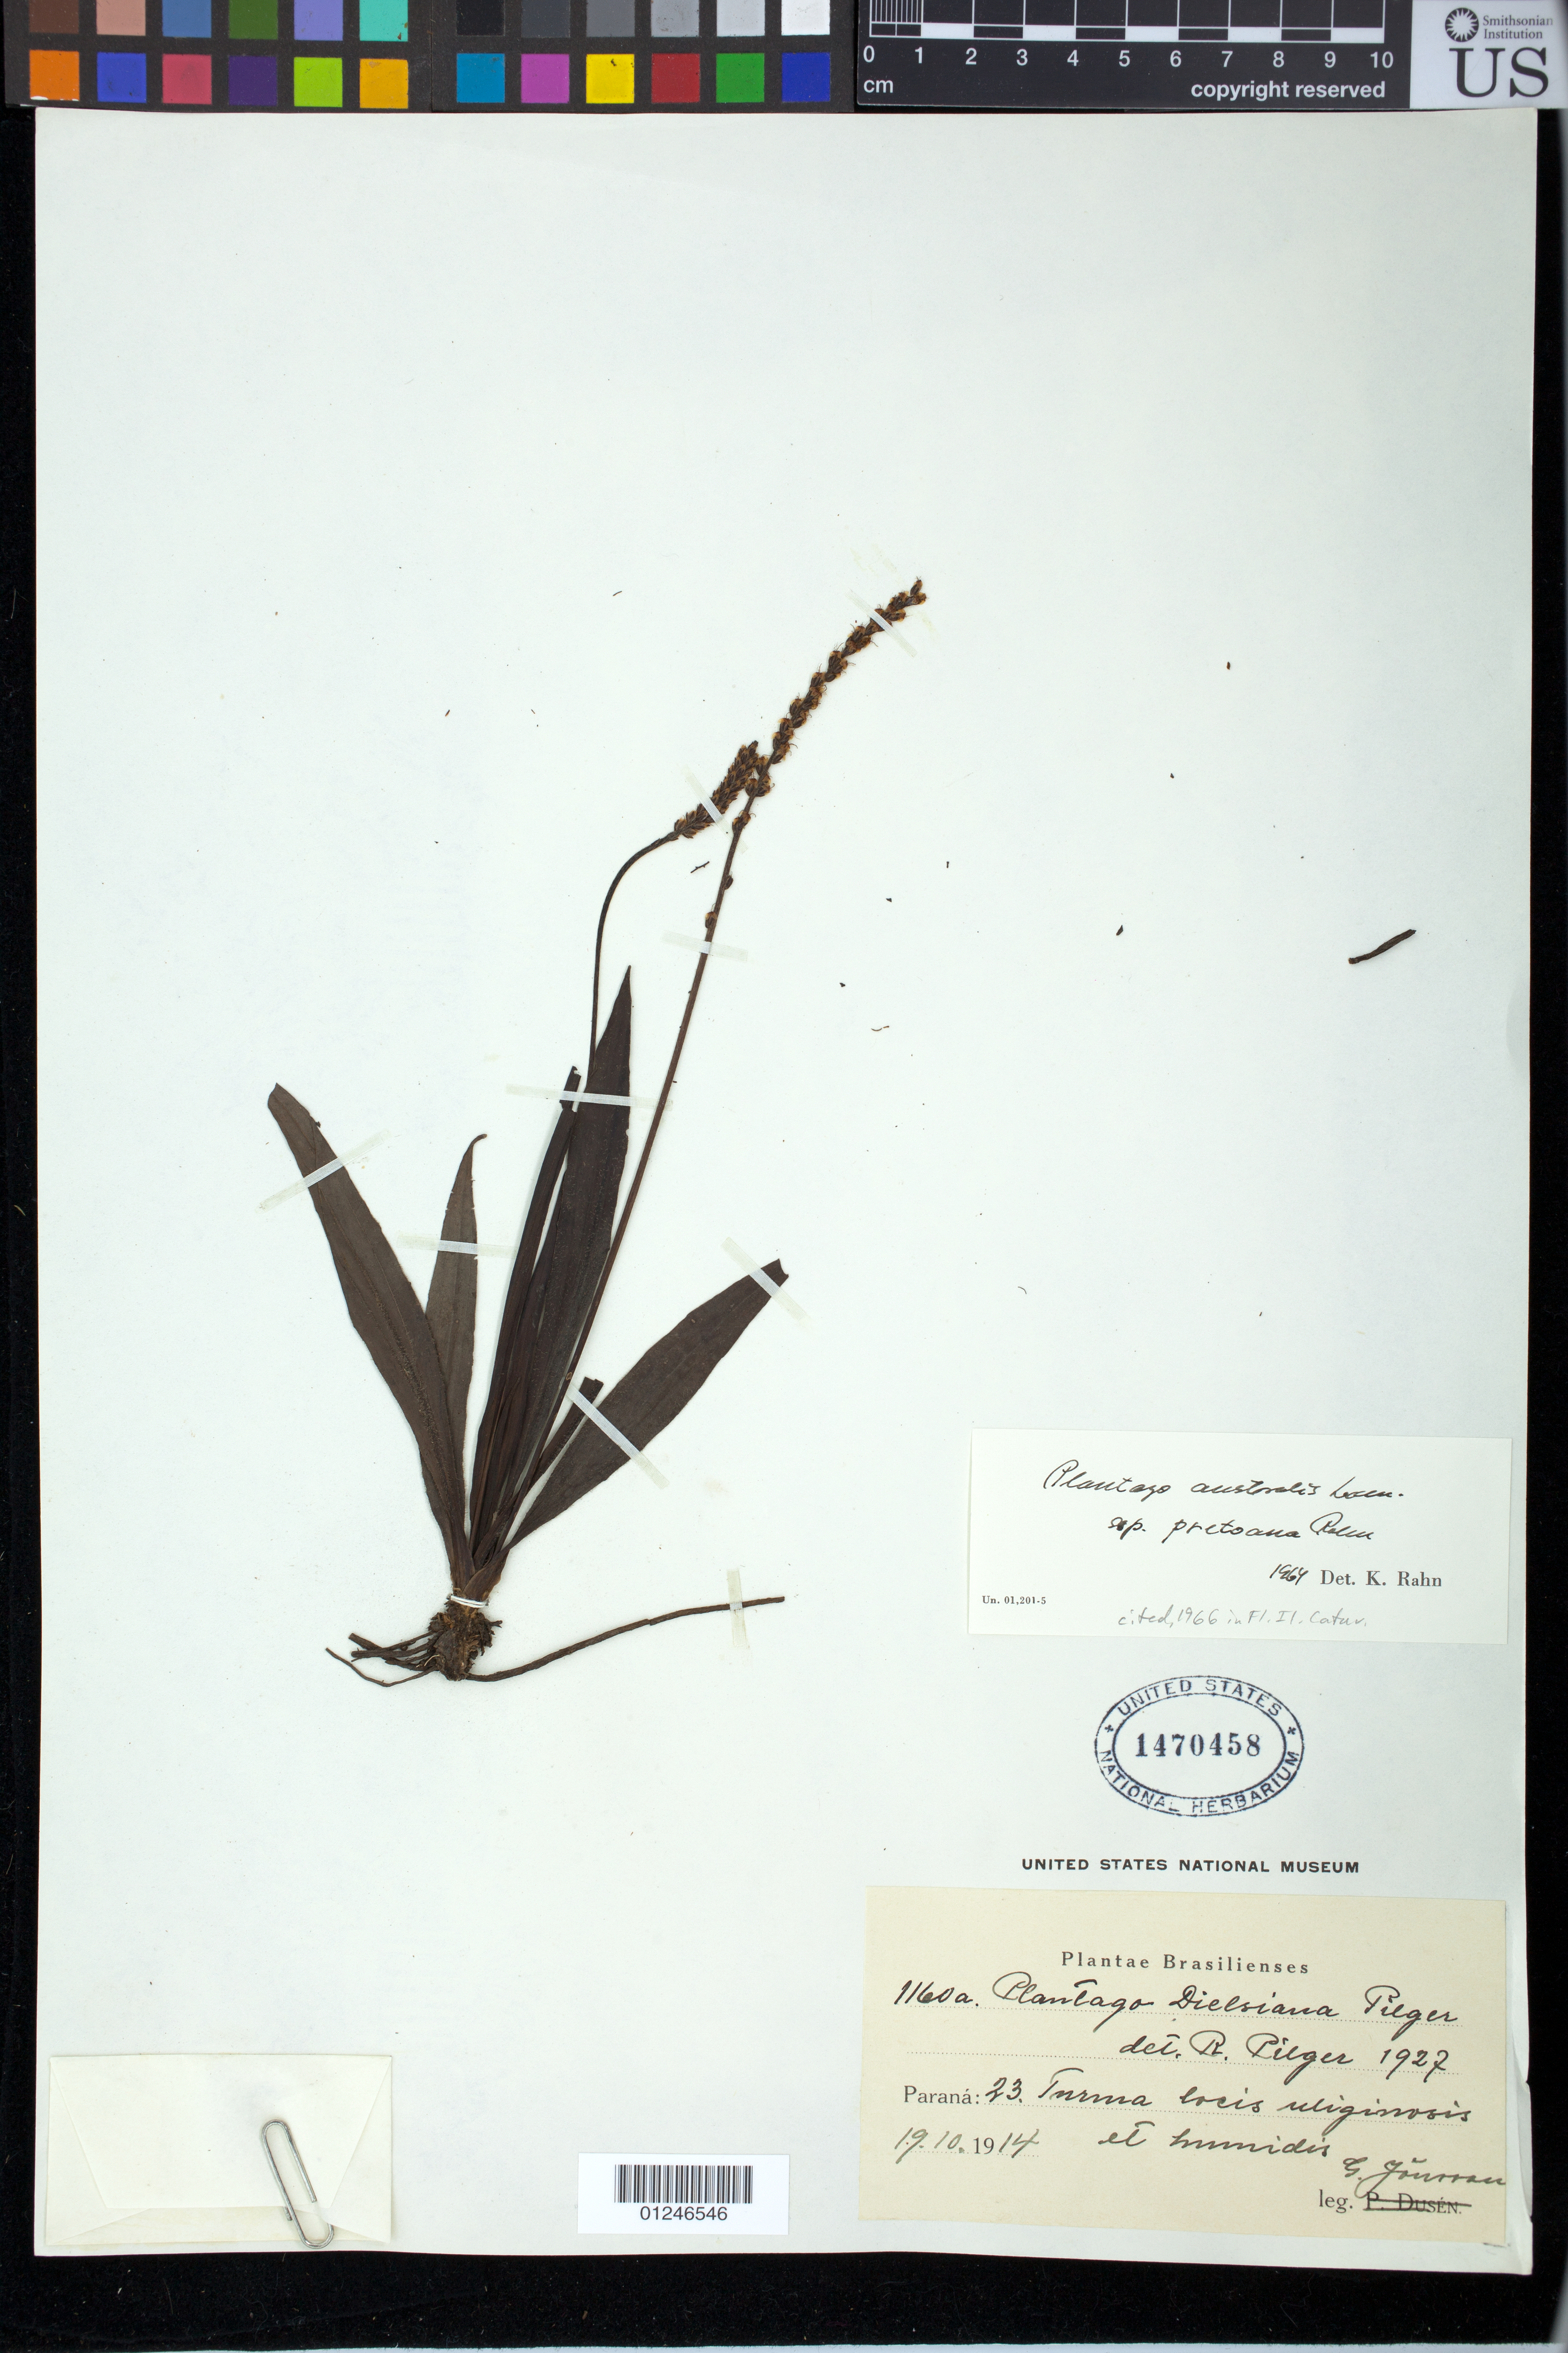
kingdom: Plantae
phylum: Tracheophyta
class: Magnoliopsida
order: Lamiales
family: Plantaginaceae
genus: Plantago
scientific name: Plantago australis subsp. pretoana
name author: Rahn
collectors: G. Jönsson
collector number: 1160a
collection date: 1914-10-19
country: Brazil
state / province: Paraná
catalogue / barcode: US 1470458